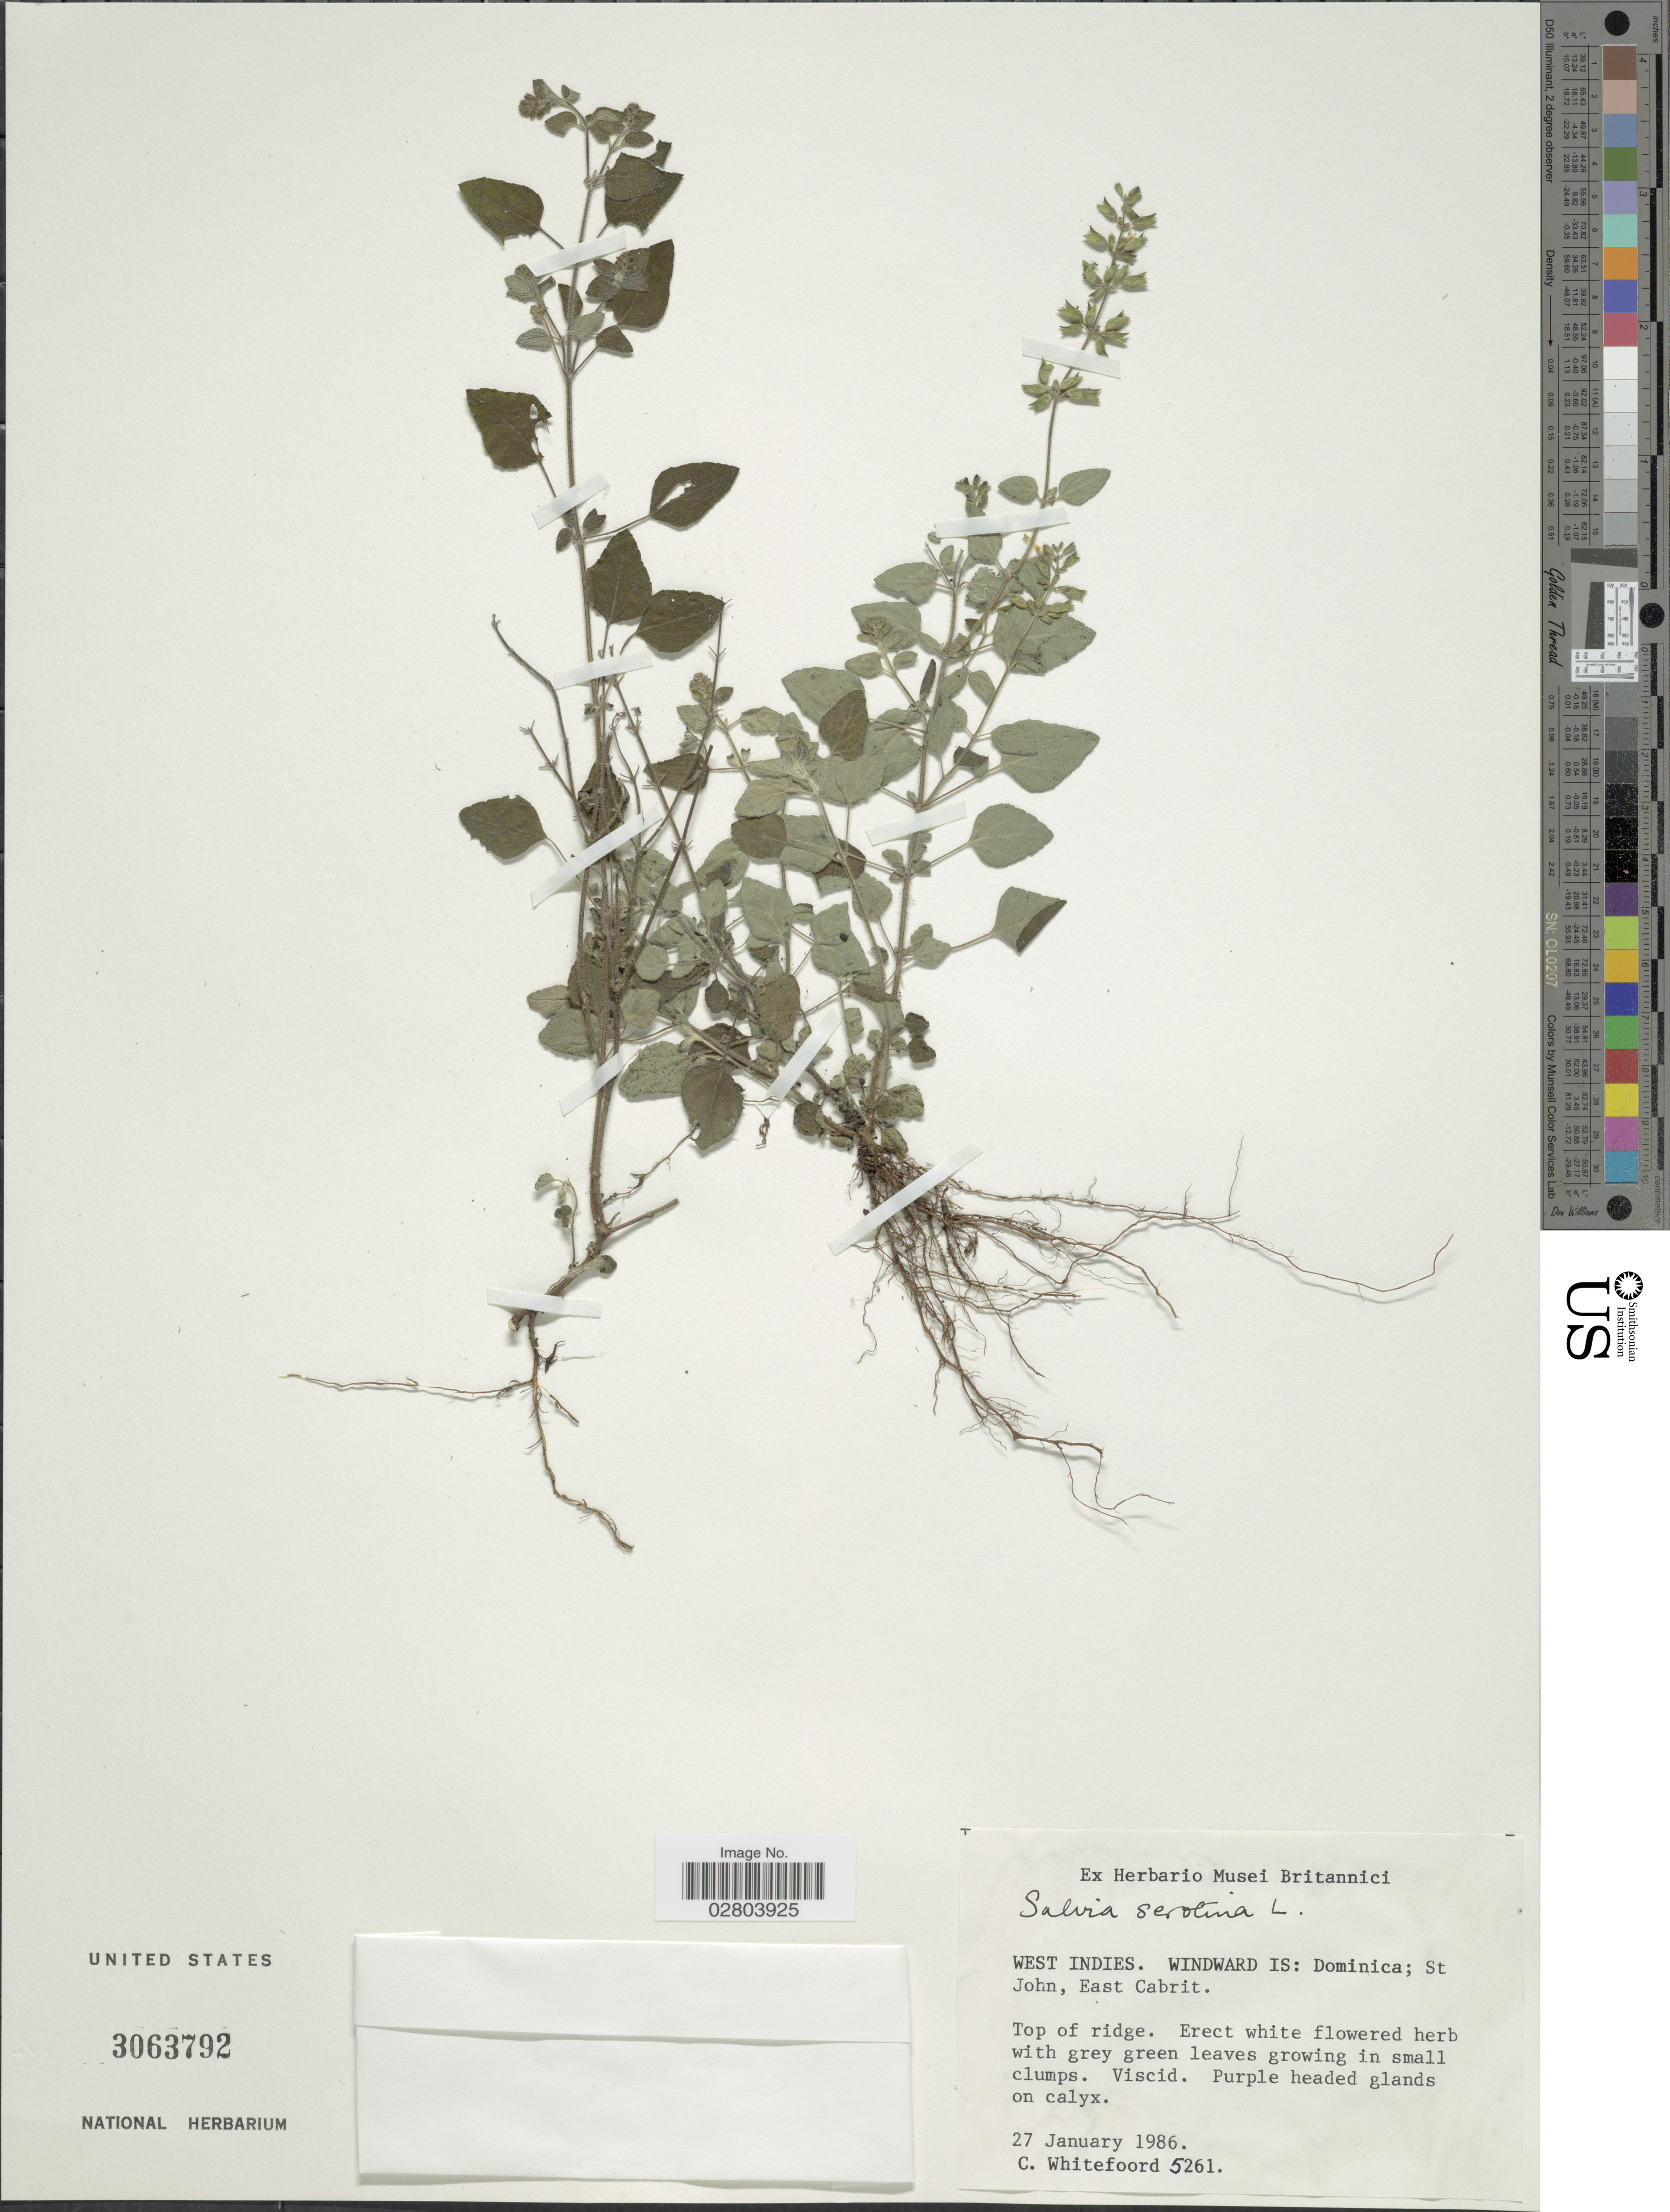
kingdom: Plantae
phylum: Tracheophyta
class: Magnoliopsida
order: Lamiales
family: Lamiaceae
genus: Salvia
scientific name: Salvia serotina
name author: L.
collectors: C. Whitefoord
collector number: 5261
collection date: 1986-01-27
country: Dominica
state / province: St. John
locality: West Indies. Windward IS: East Cabrit.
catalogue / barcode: US 3063792